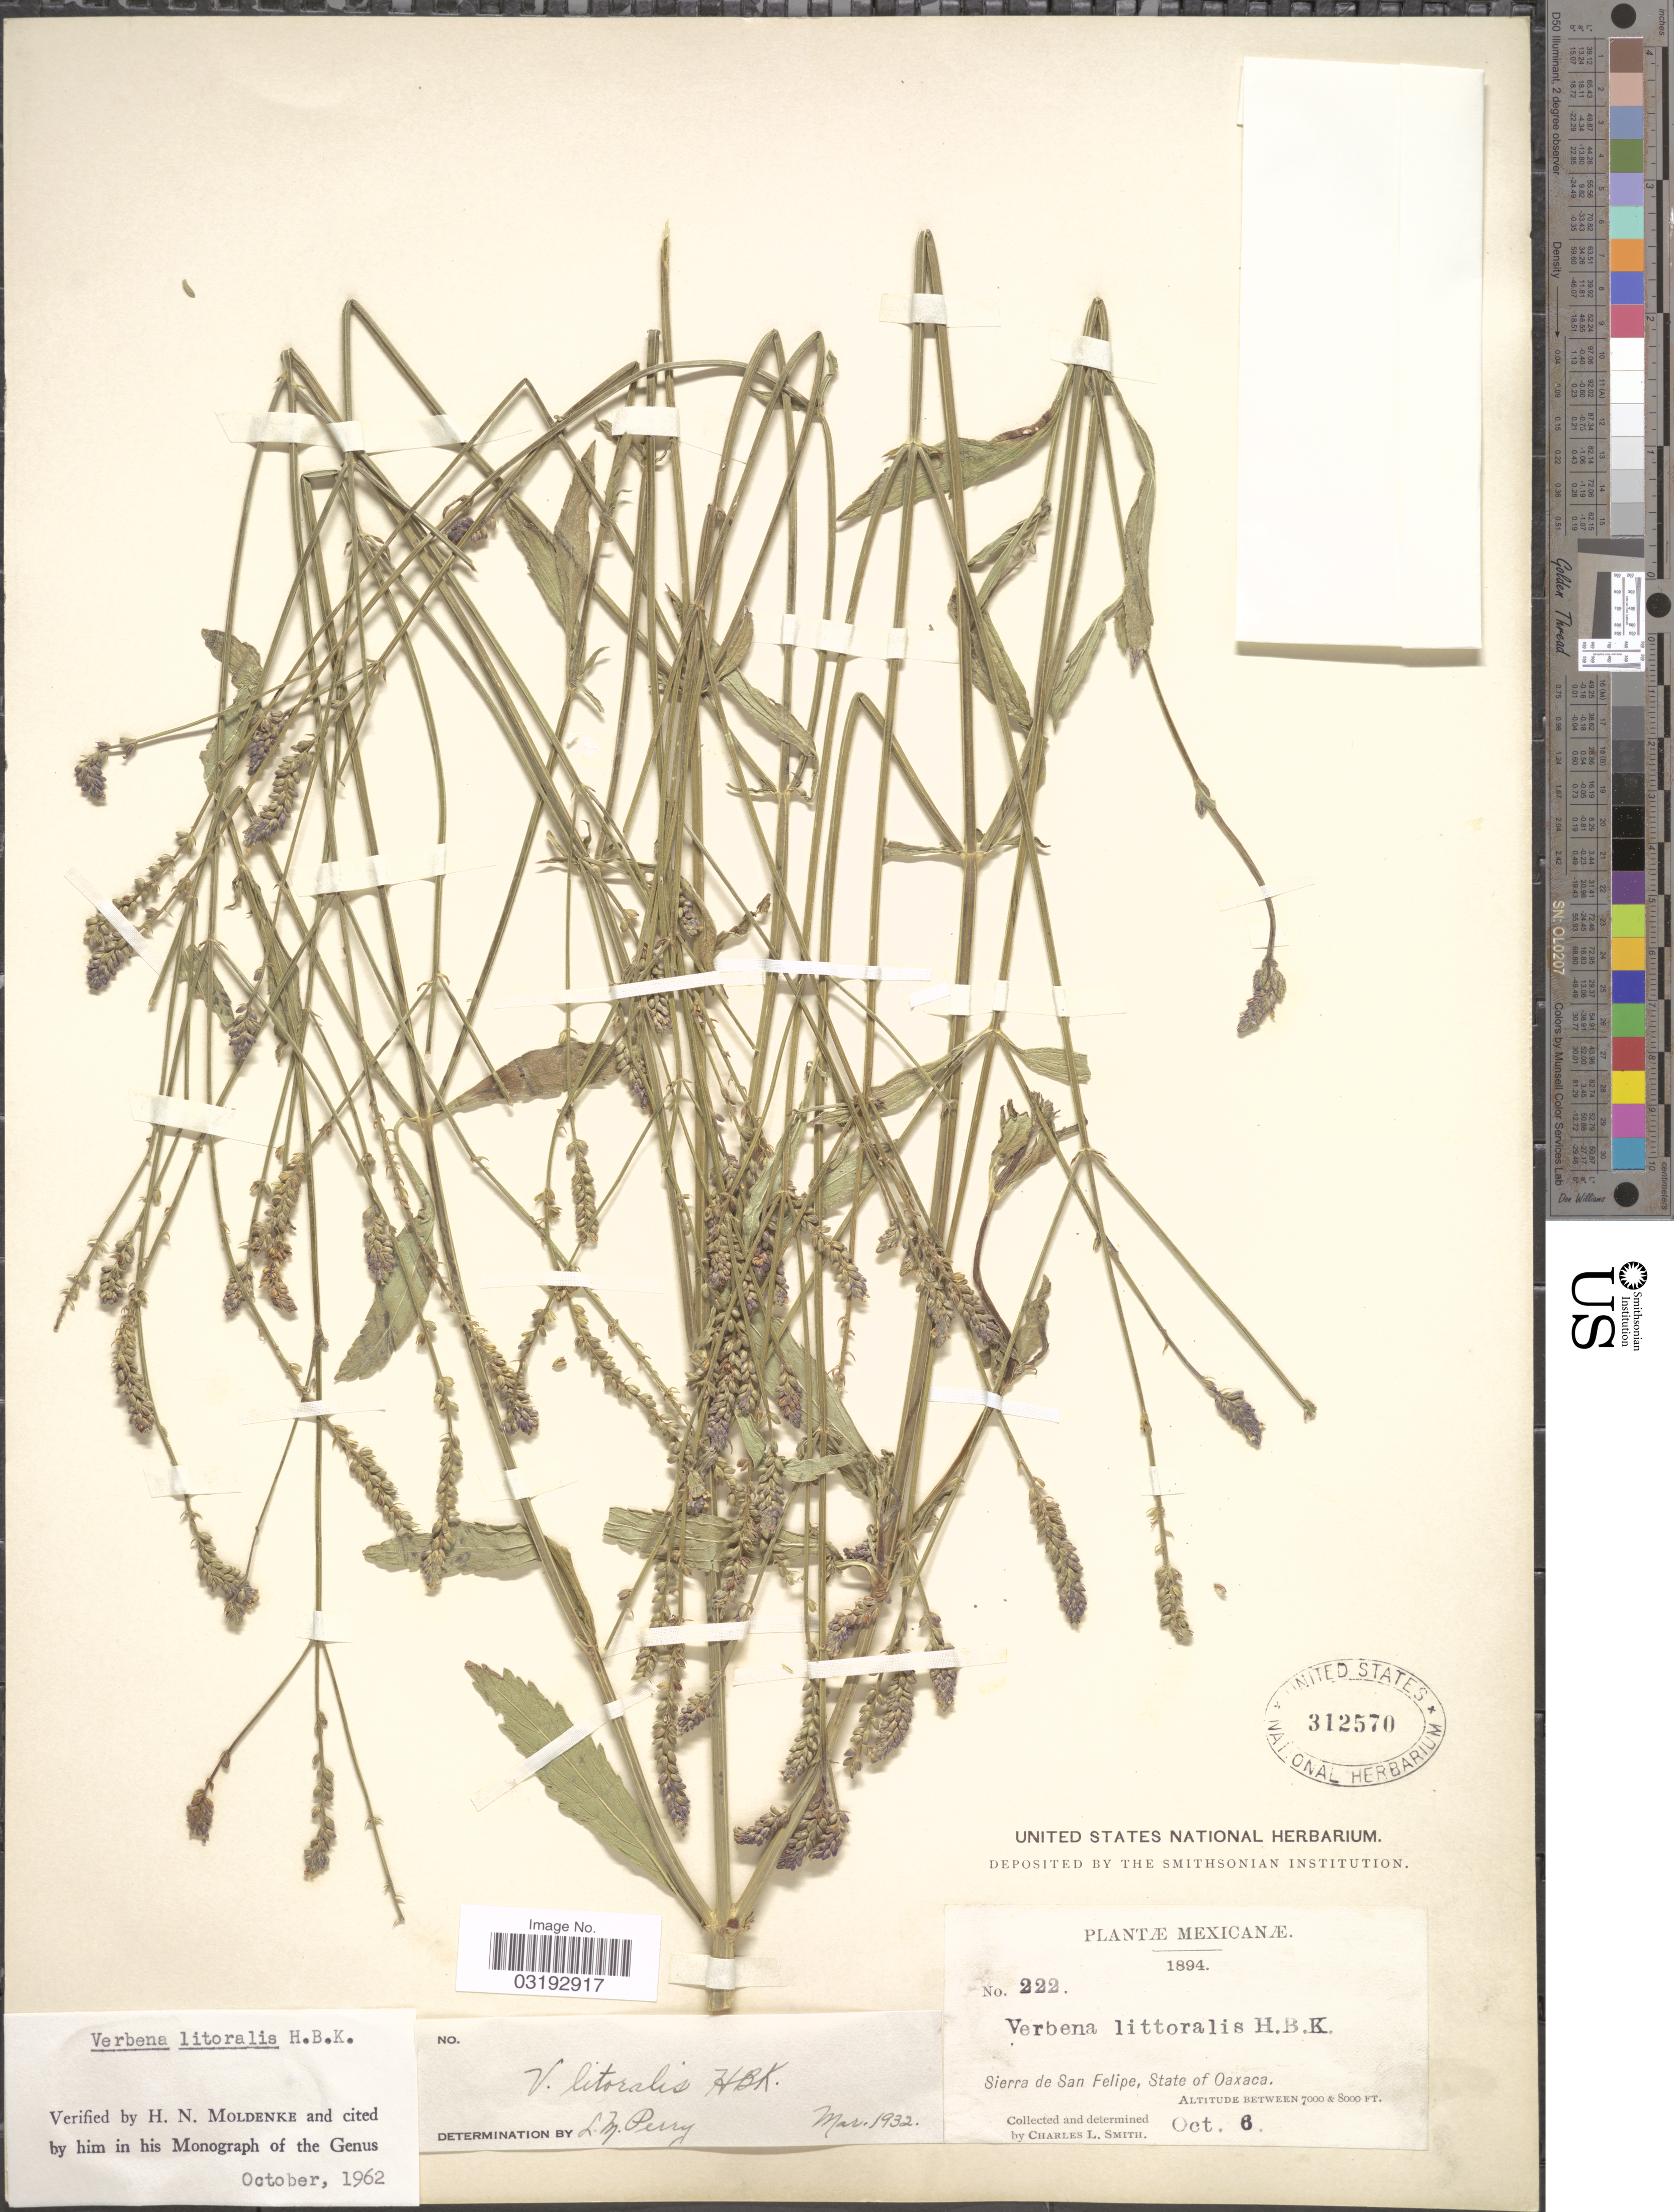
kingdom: Plantae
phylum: Tracheophyta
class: Magnoliopsida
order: Lamiales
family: Verbenaceae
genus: Verbena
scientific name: Verbena litoralis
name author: Kunth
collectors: C. L. Smith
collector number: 222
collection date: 1894-10-06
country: Mexico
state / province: Oaxaca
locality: Sierra de San Felipe.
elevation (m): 2134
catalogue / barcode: US 312570